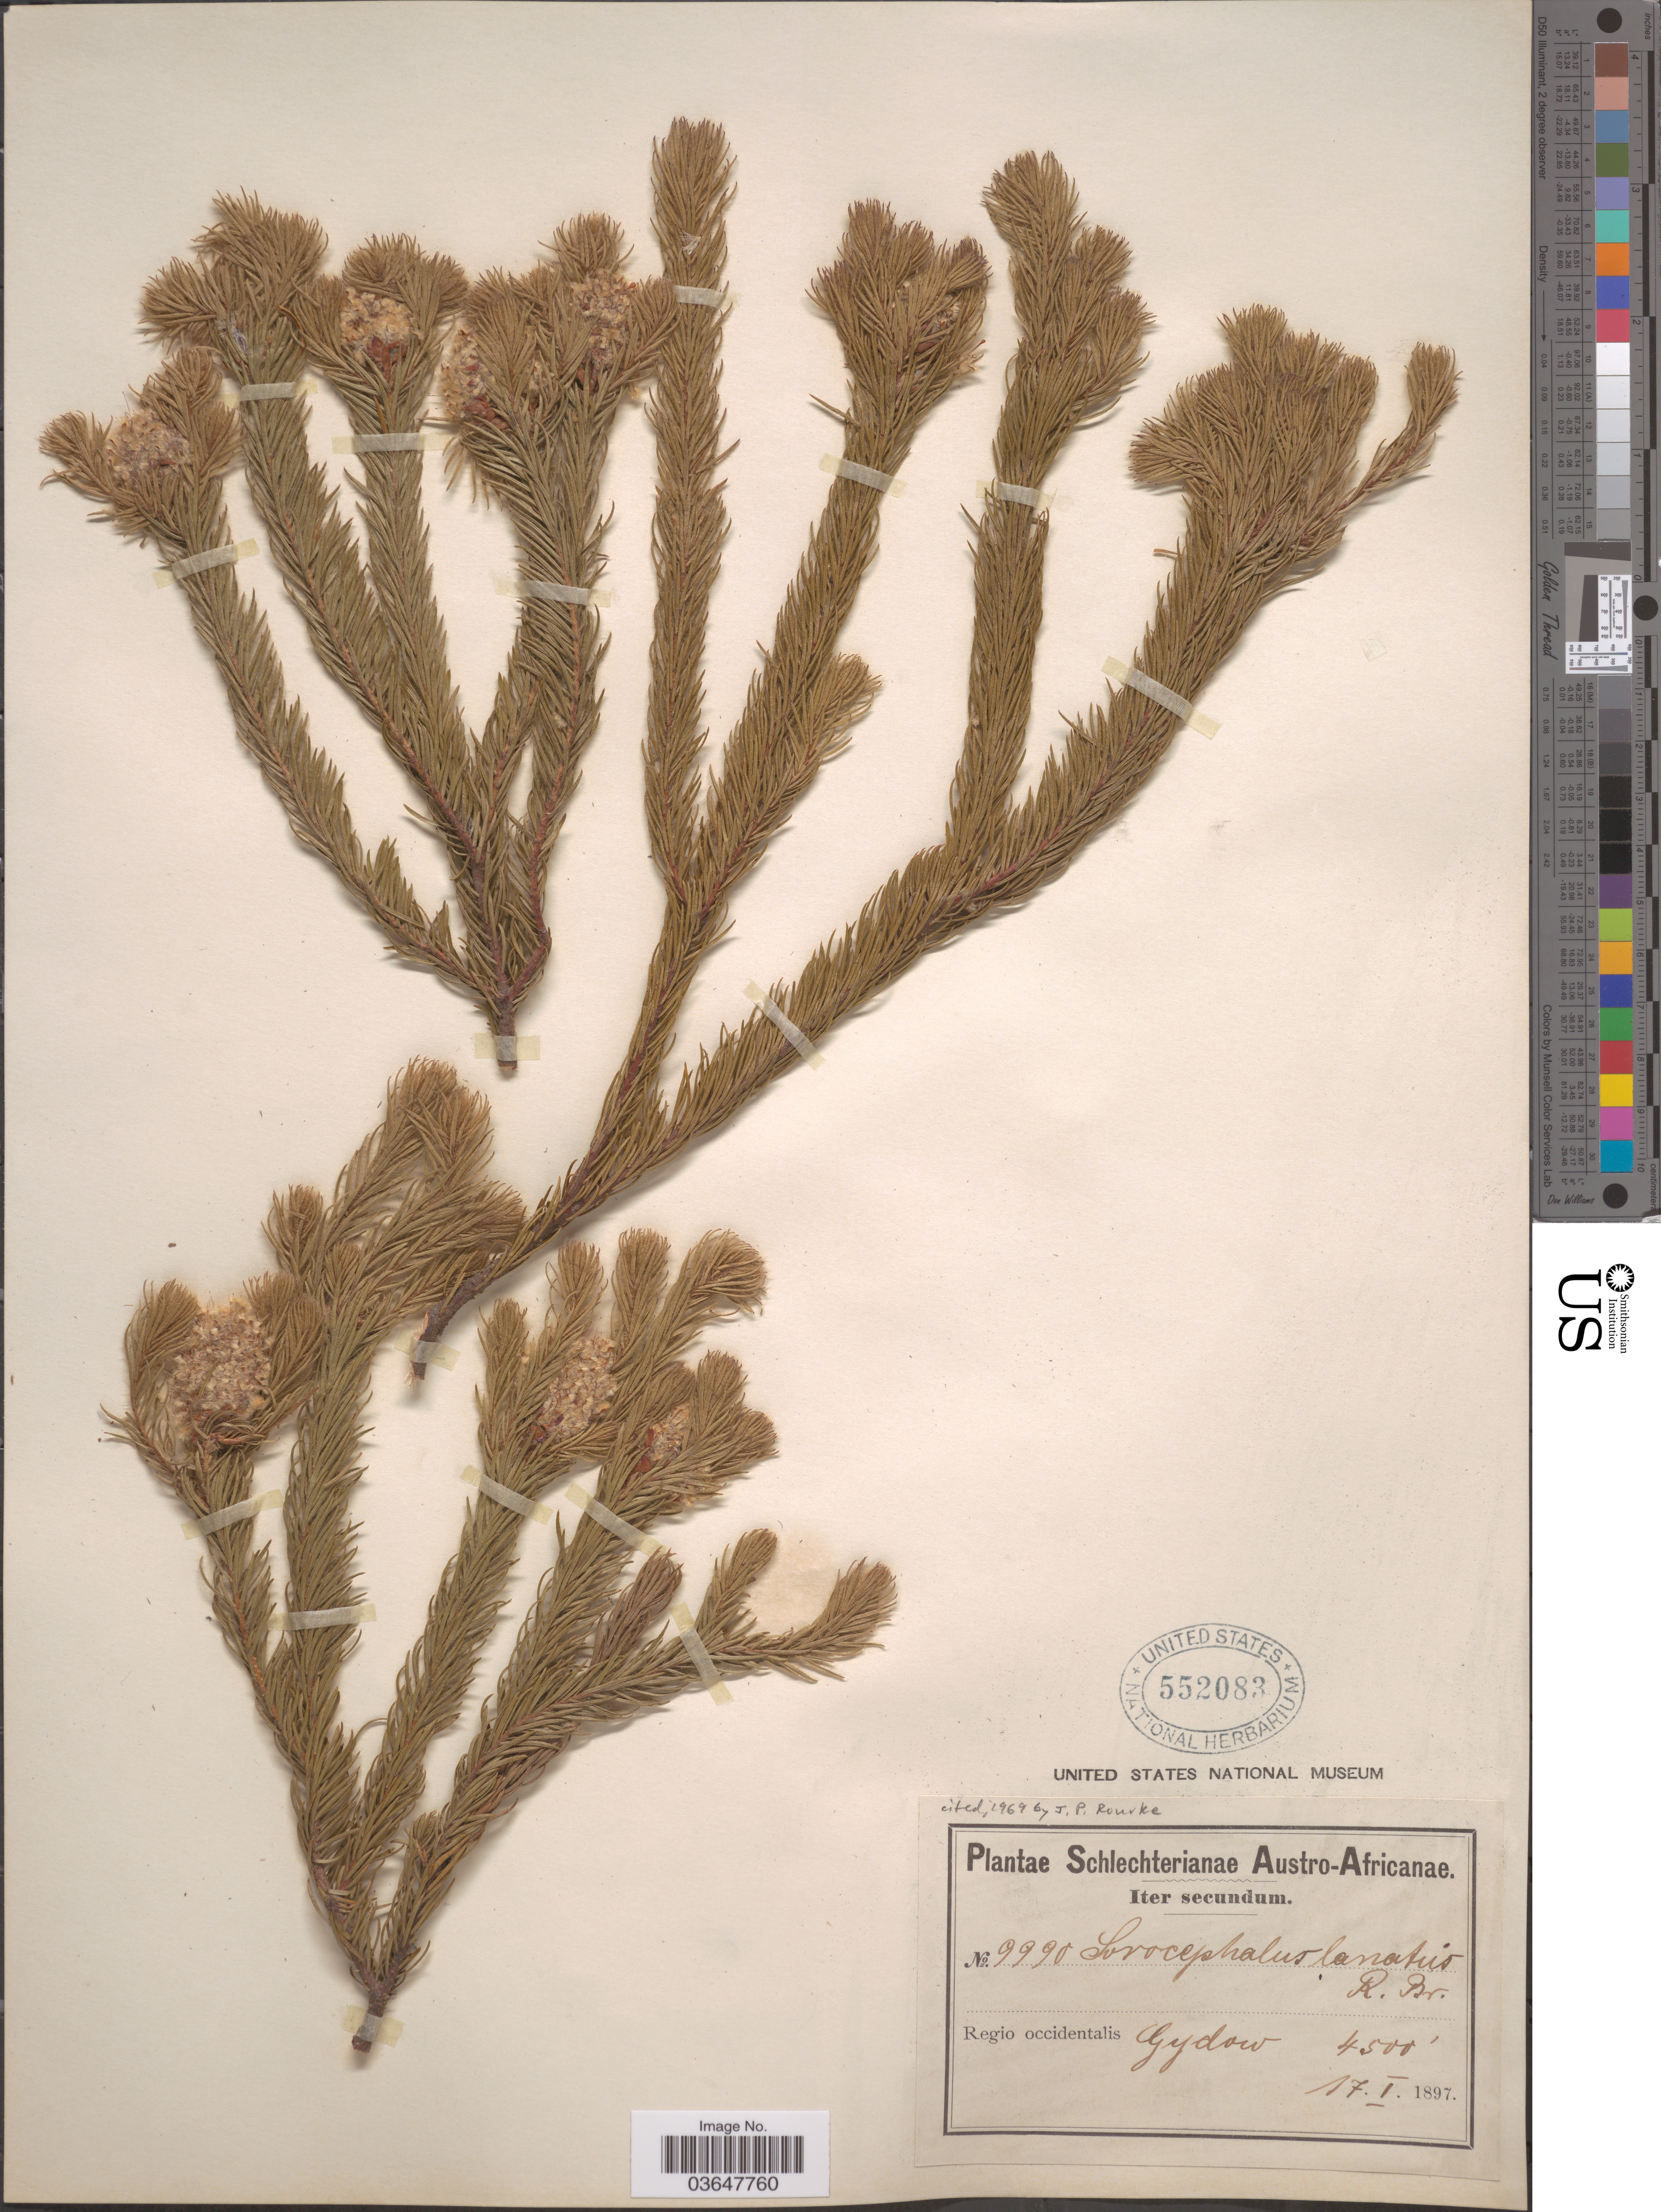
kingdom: Plantae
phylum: Tracheophyta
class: Magnoliopsida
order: Proteales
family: Proteaceae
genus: Sorocephalus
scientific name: Sorocephalus lanatus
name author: R. Br.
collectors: Schlechter, --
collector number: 9990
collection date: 1897-01-17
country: South Africa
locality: Austro-Africanae. Regio occidentalis Gydow.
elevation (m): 1372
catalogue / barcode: US 552083